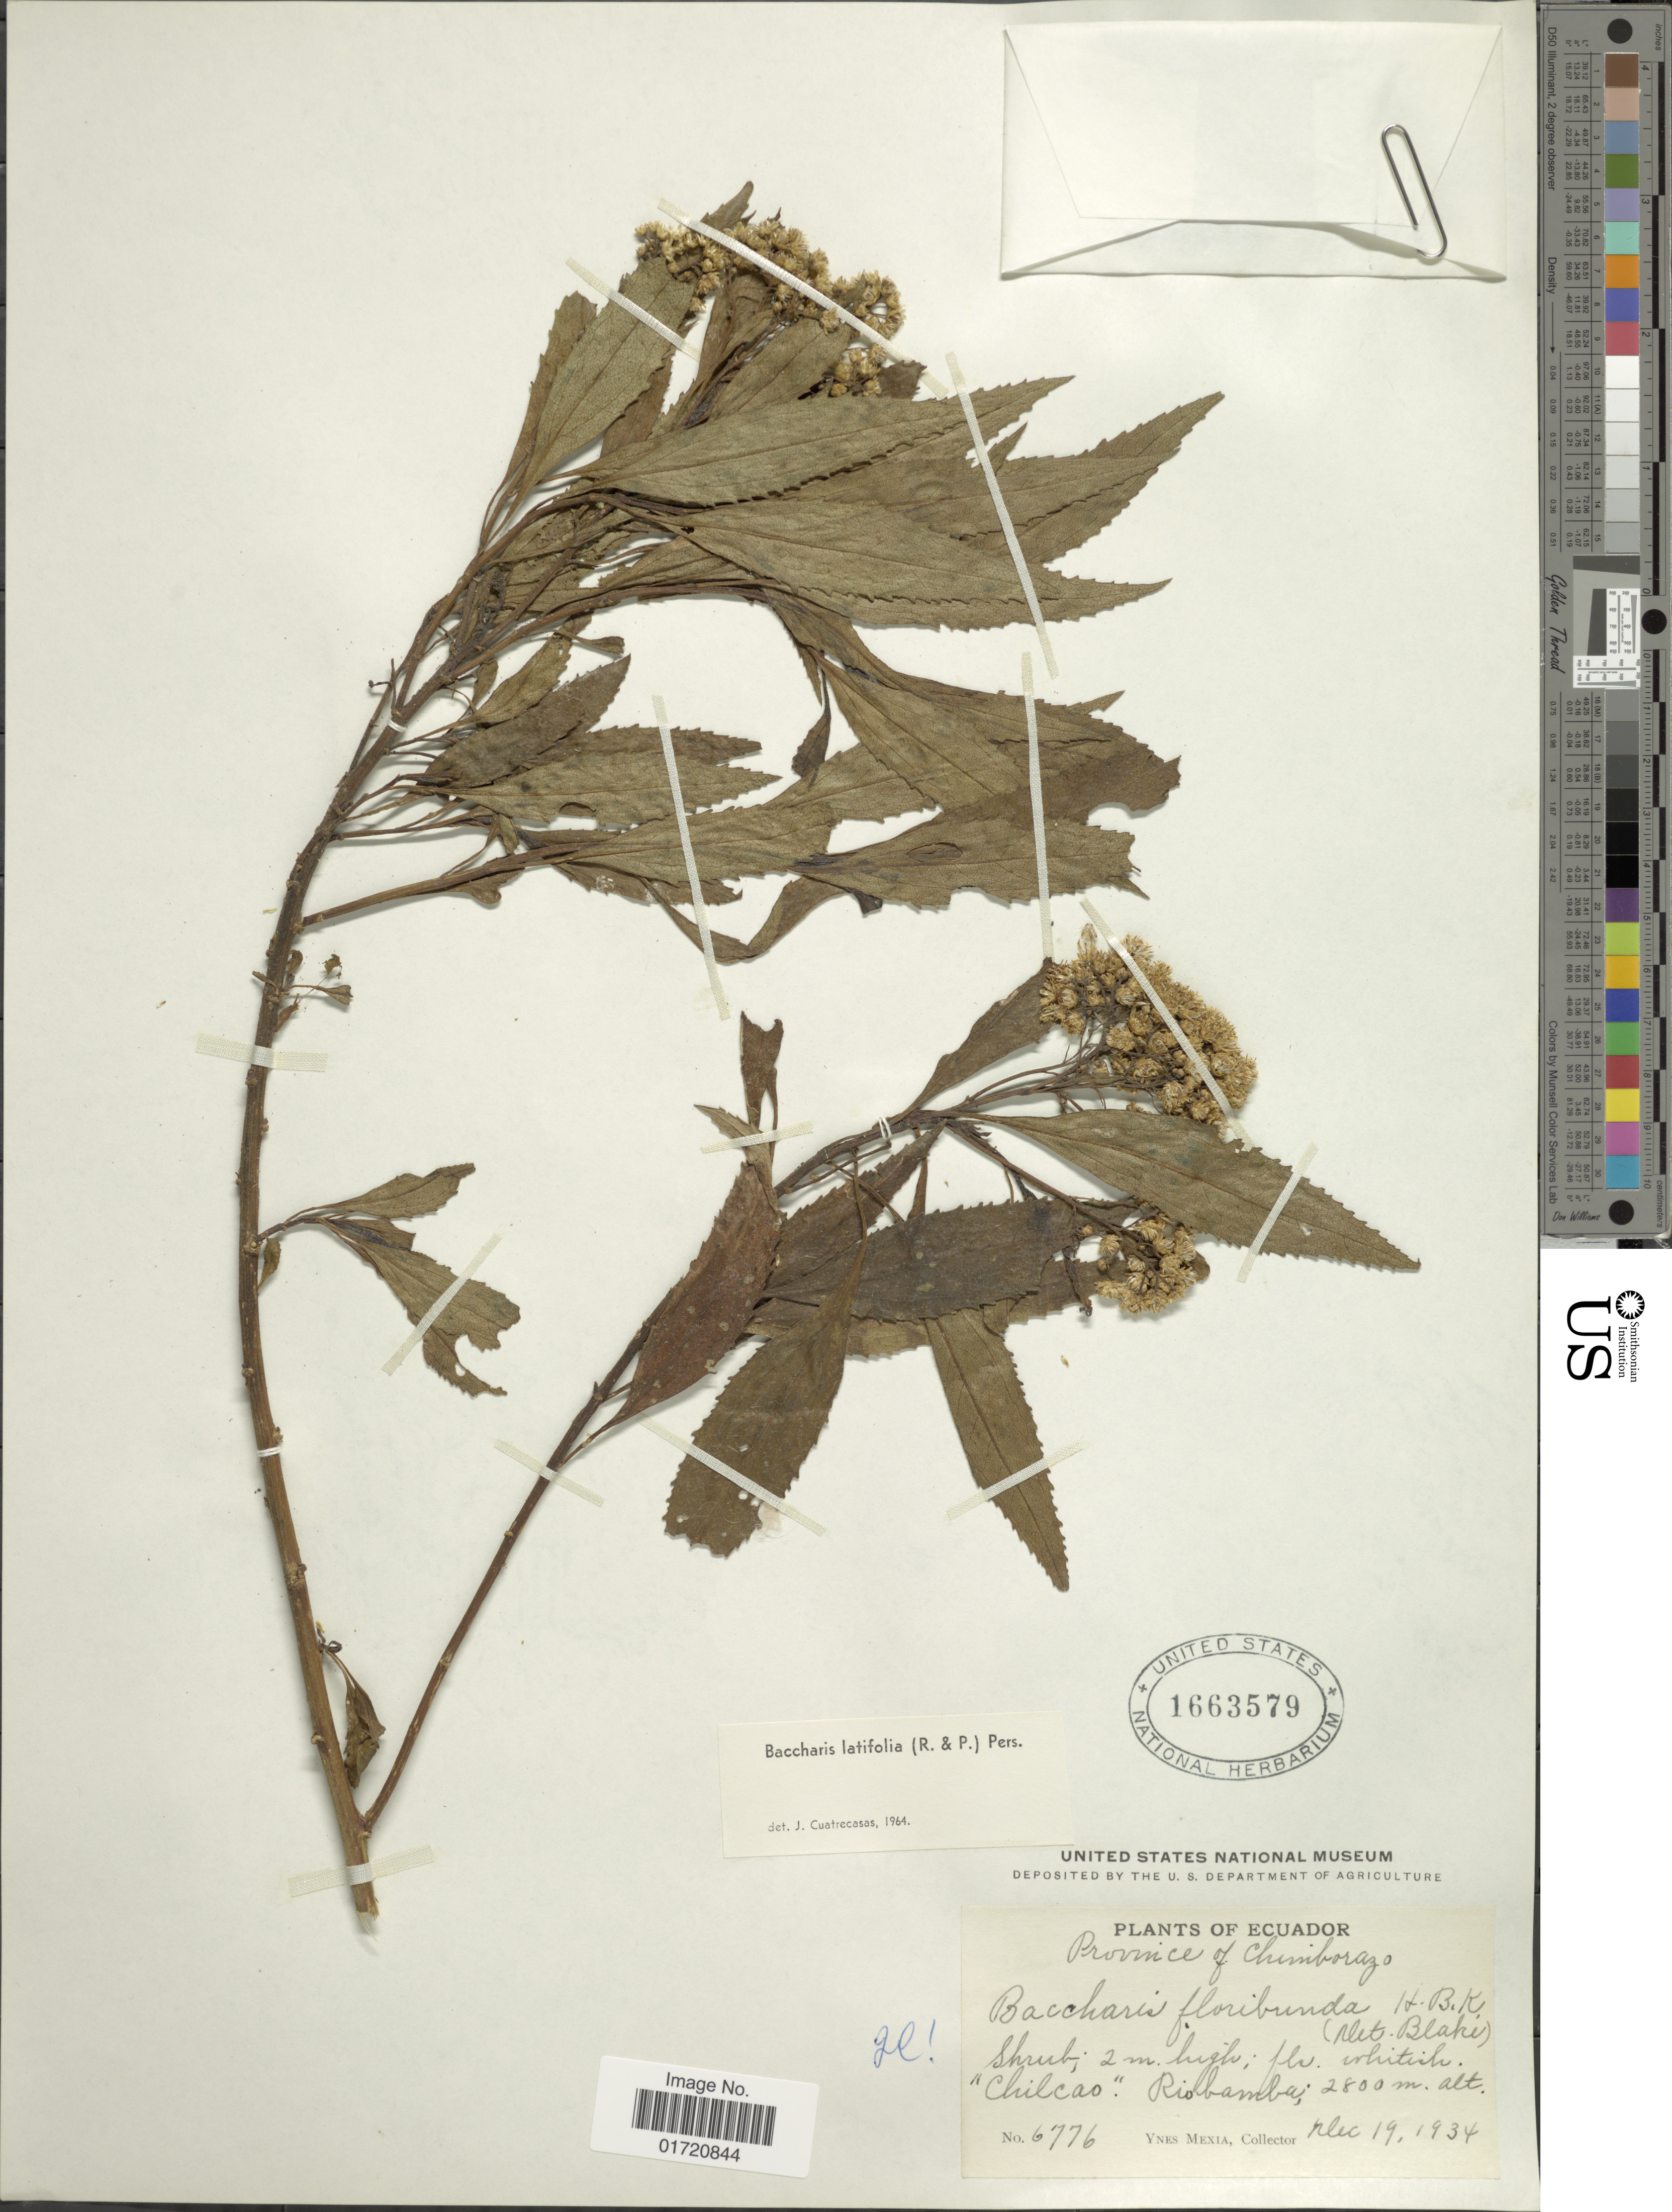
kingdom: Plantae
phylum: Tracheophyta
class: Magnoliopsida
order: Asterales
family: Asteraceae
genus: Baccharis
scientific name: Baccharis latifolia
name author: (Ruiz & Pav.) Pers.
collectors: Y. Mexia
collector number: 6776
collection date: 1934-12-19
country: Ecuador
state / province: Chimborazo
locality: Riobamba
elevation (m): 2800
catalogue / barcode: US 1663579